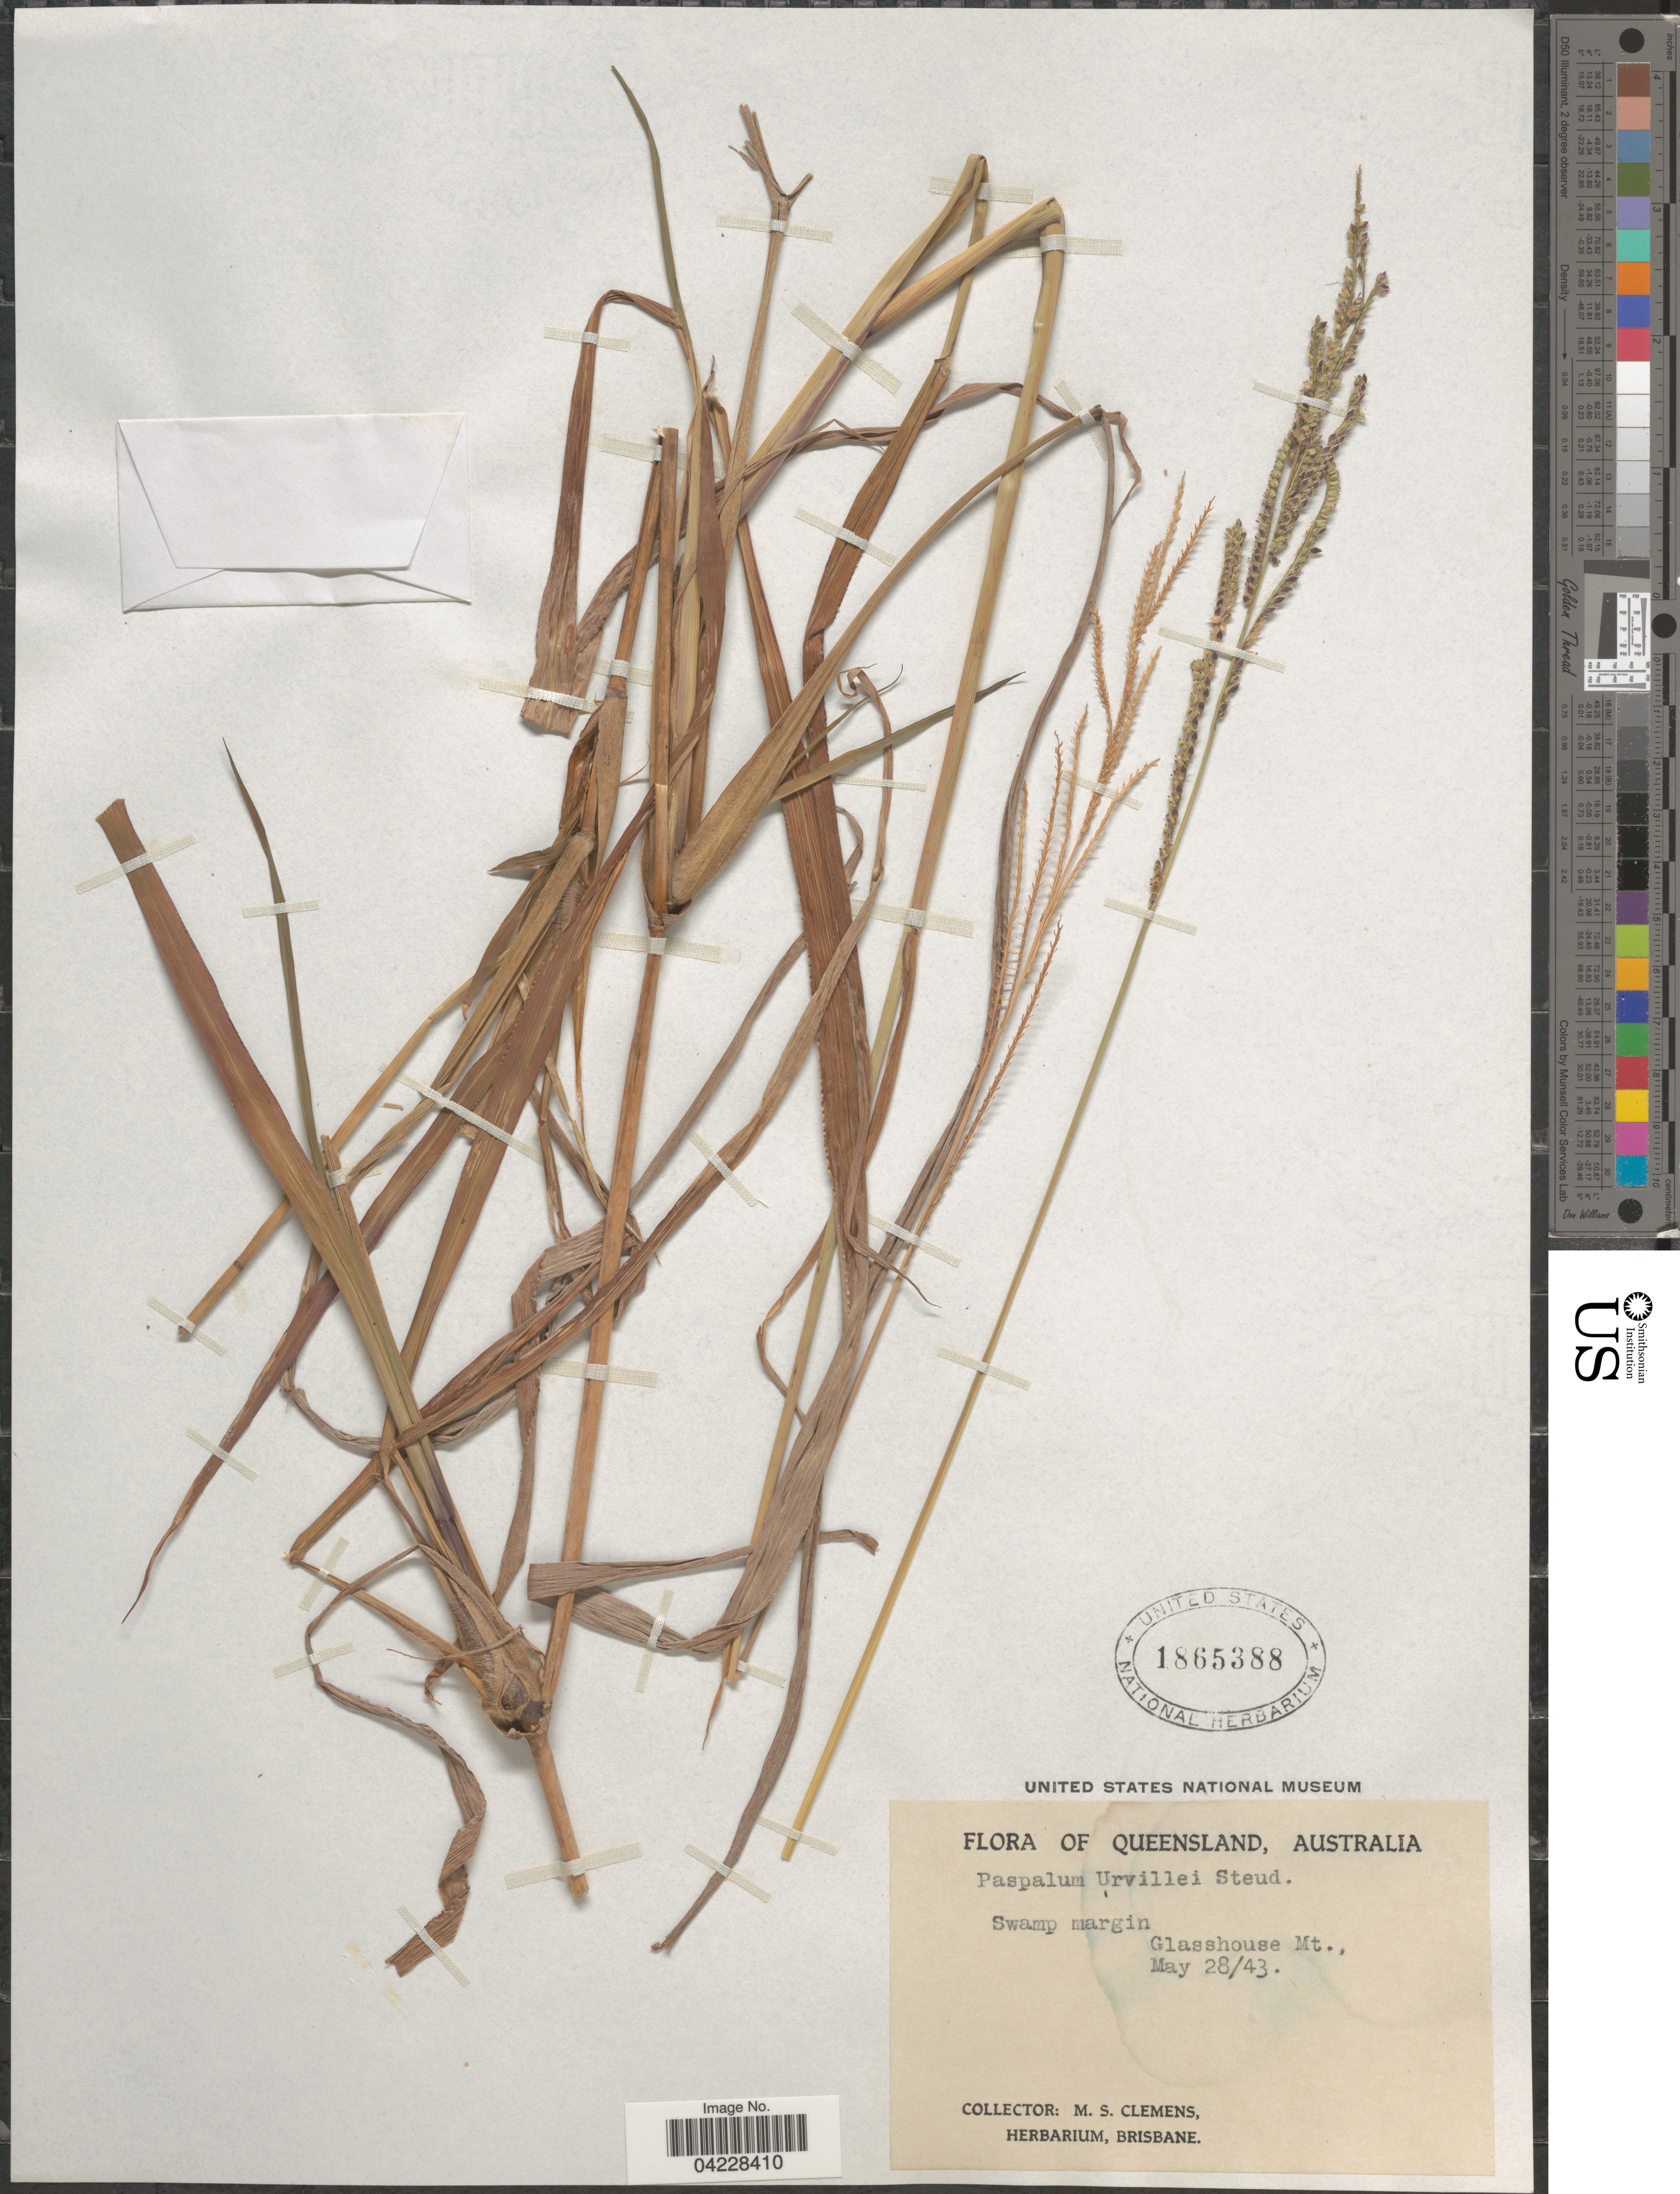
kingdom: Plantae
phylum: Tracheophyta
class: Liliopsida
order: Poales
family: Poaceae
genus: Paspalum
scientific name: Paspalum urvillei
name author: Steud.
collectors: M. S. Clemens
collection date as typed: Transcribed d/m/y: 28/5/43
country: Australia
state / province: Queensland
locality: Glasshouse Mt.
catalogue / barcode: US 1865388